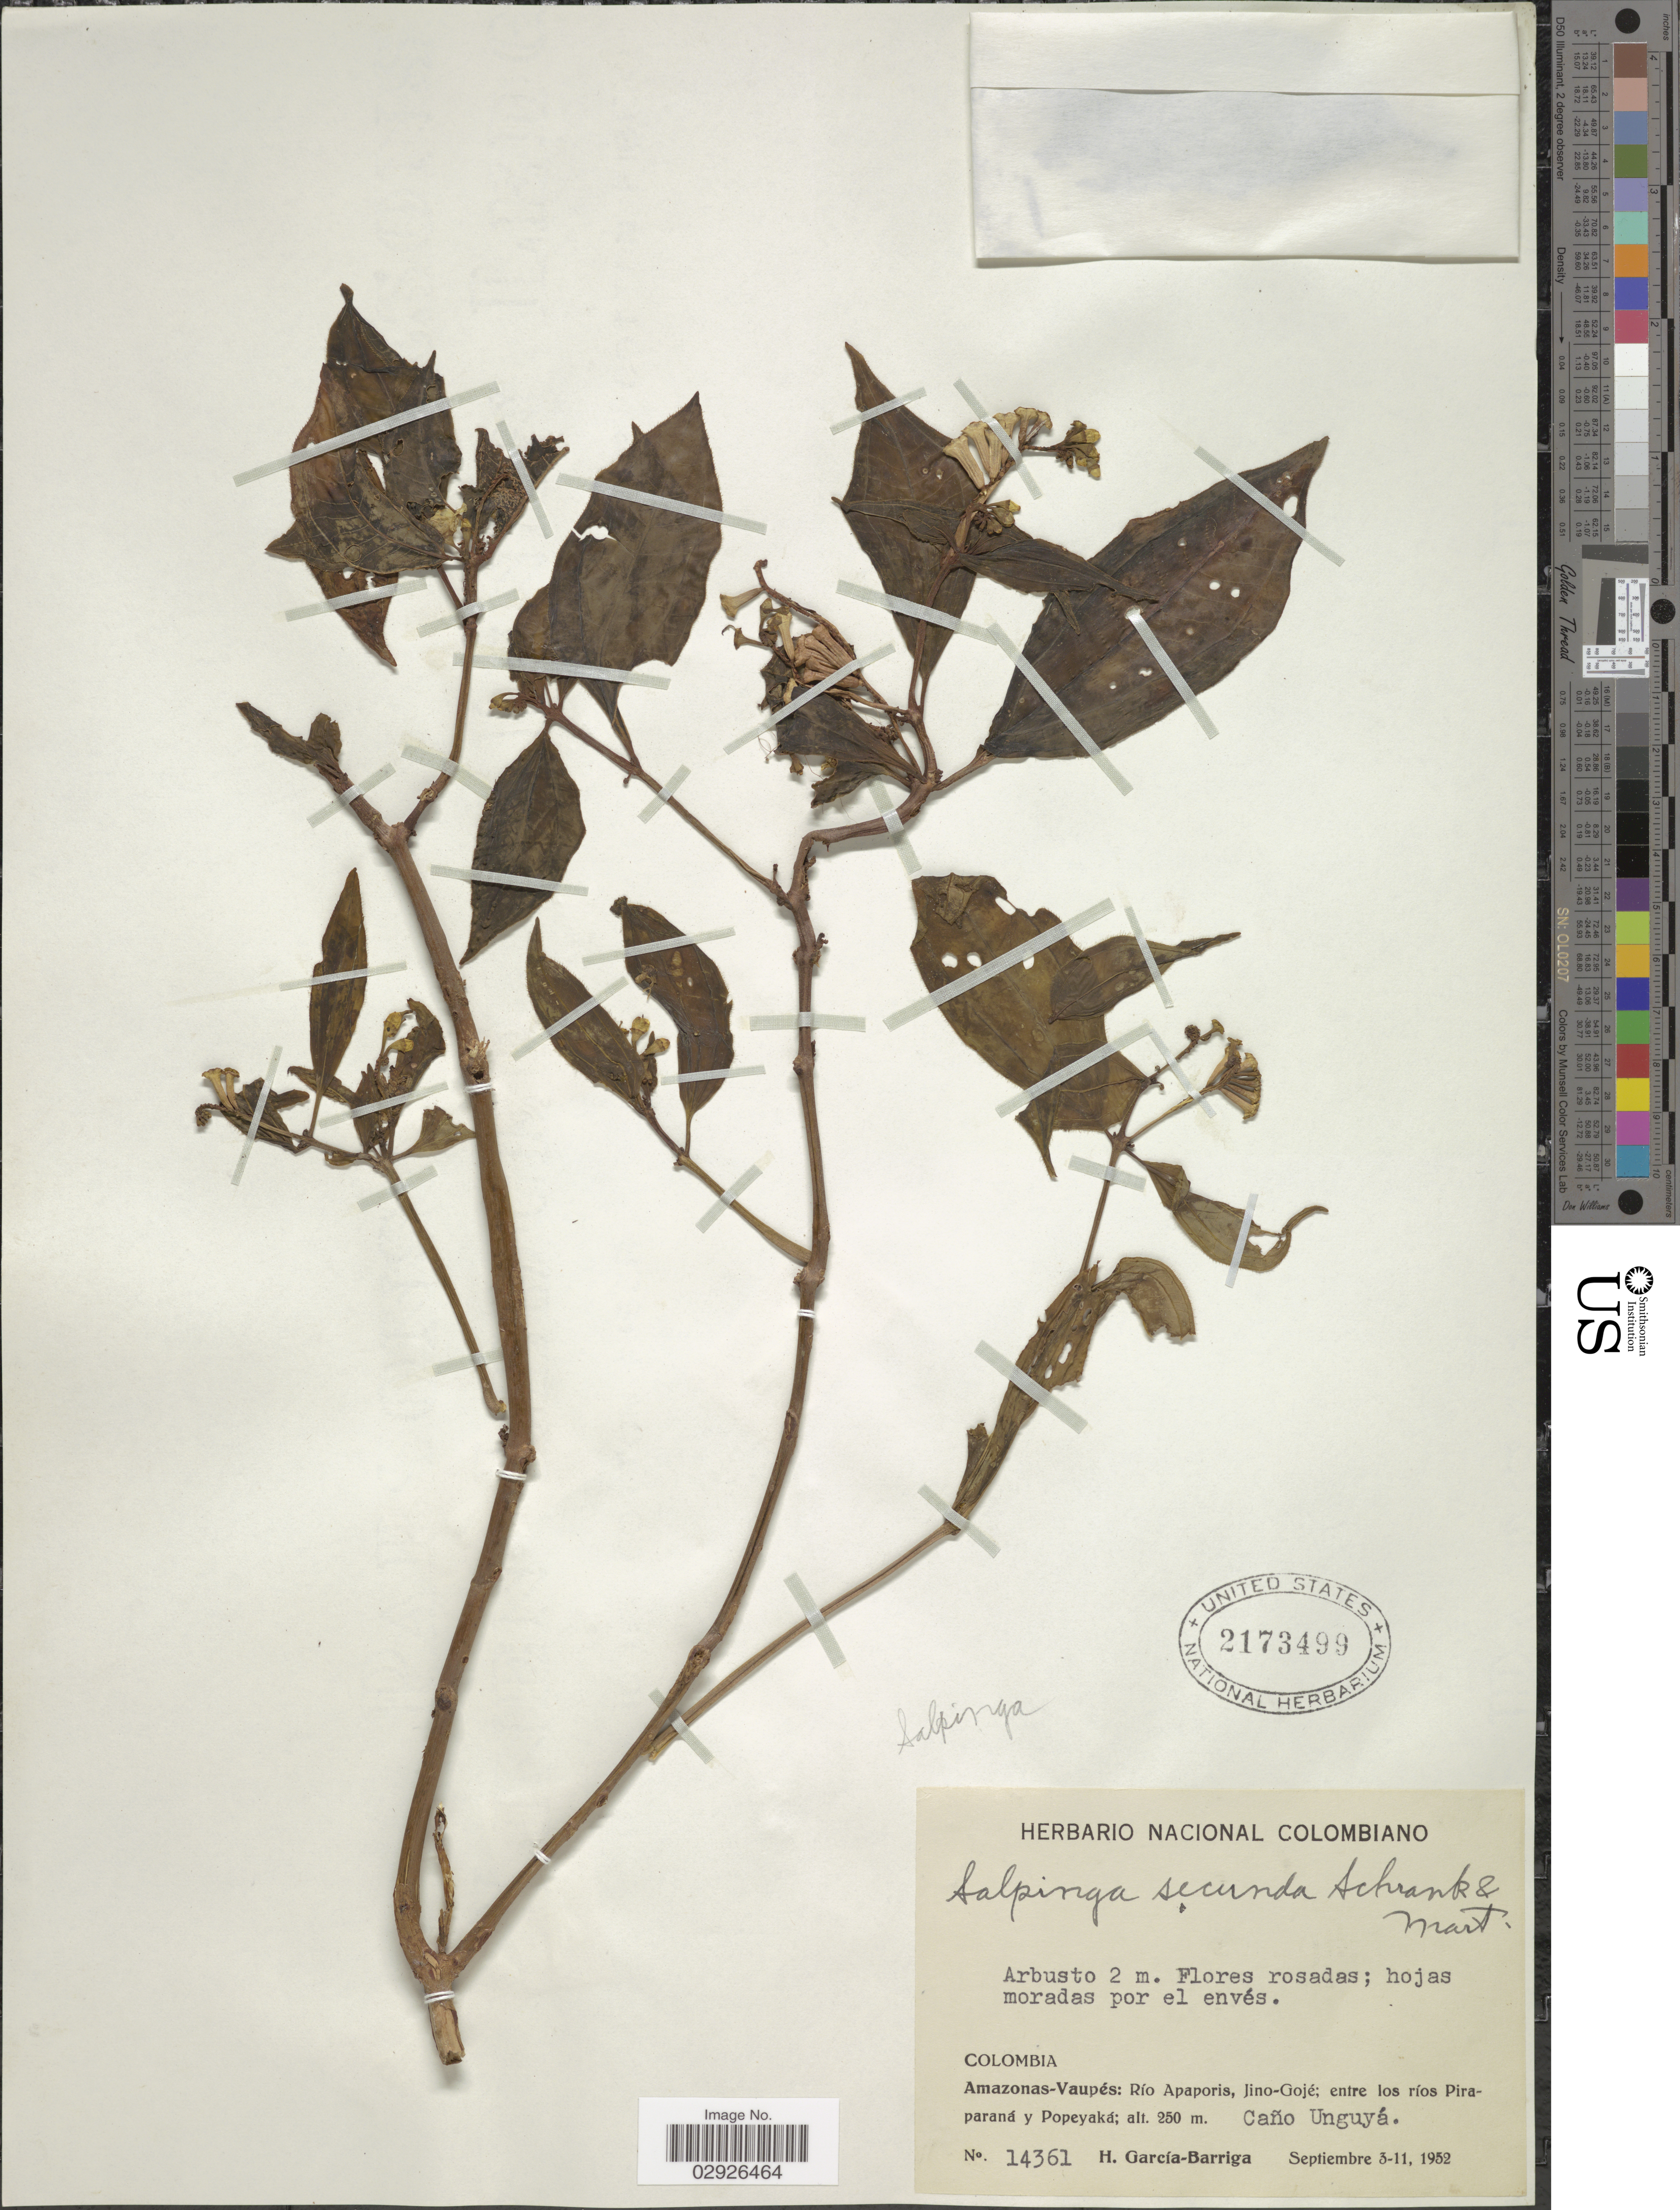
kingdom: Plantae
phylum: Tracheophyta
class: Magnoliopsida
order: Myrtales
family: Melastomataceae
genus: Salpinga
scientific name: Salpinga secunda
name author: Schrank & Mart. ex DC.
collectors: H. García Barriga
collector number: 14361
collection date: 1952-09-03/1952-09-11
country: Colombia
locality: Amazonas-Vaupés: Río Apaporis, Jino-Gojé; entre los ríos Piraparaná y Popeyaká. Caño Unguyá.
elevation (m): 250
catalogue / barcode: US 2713499